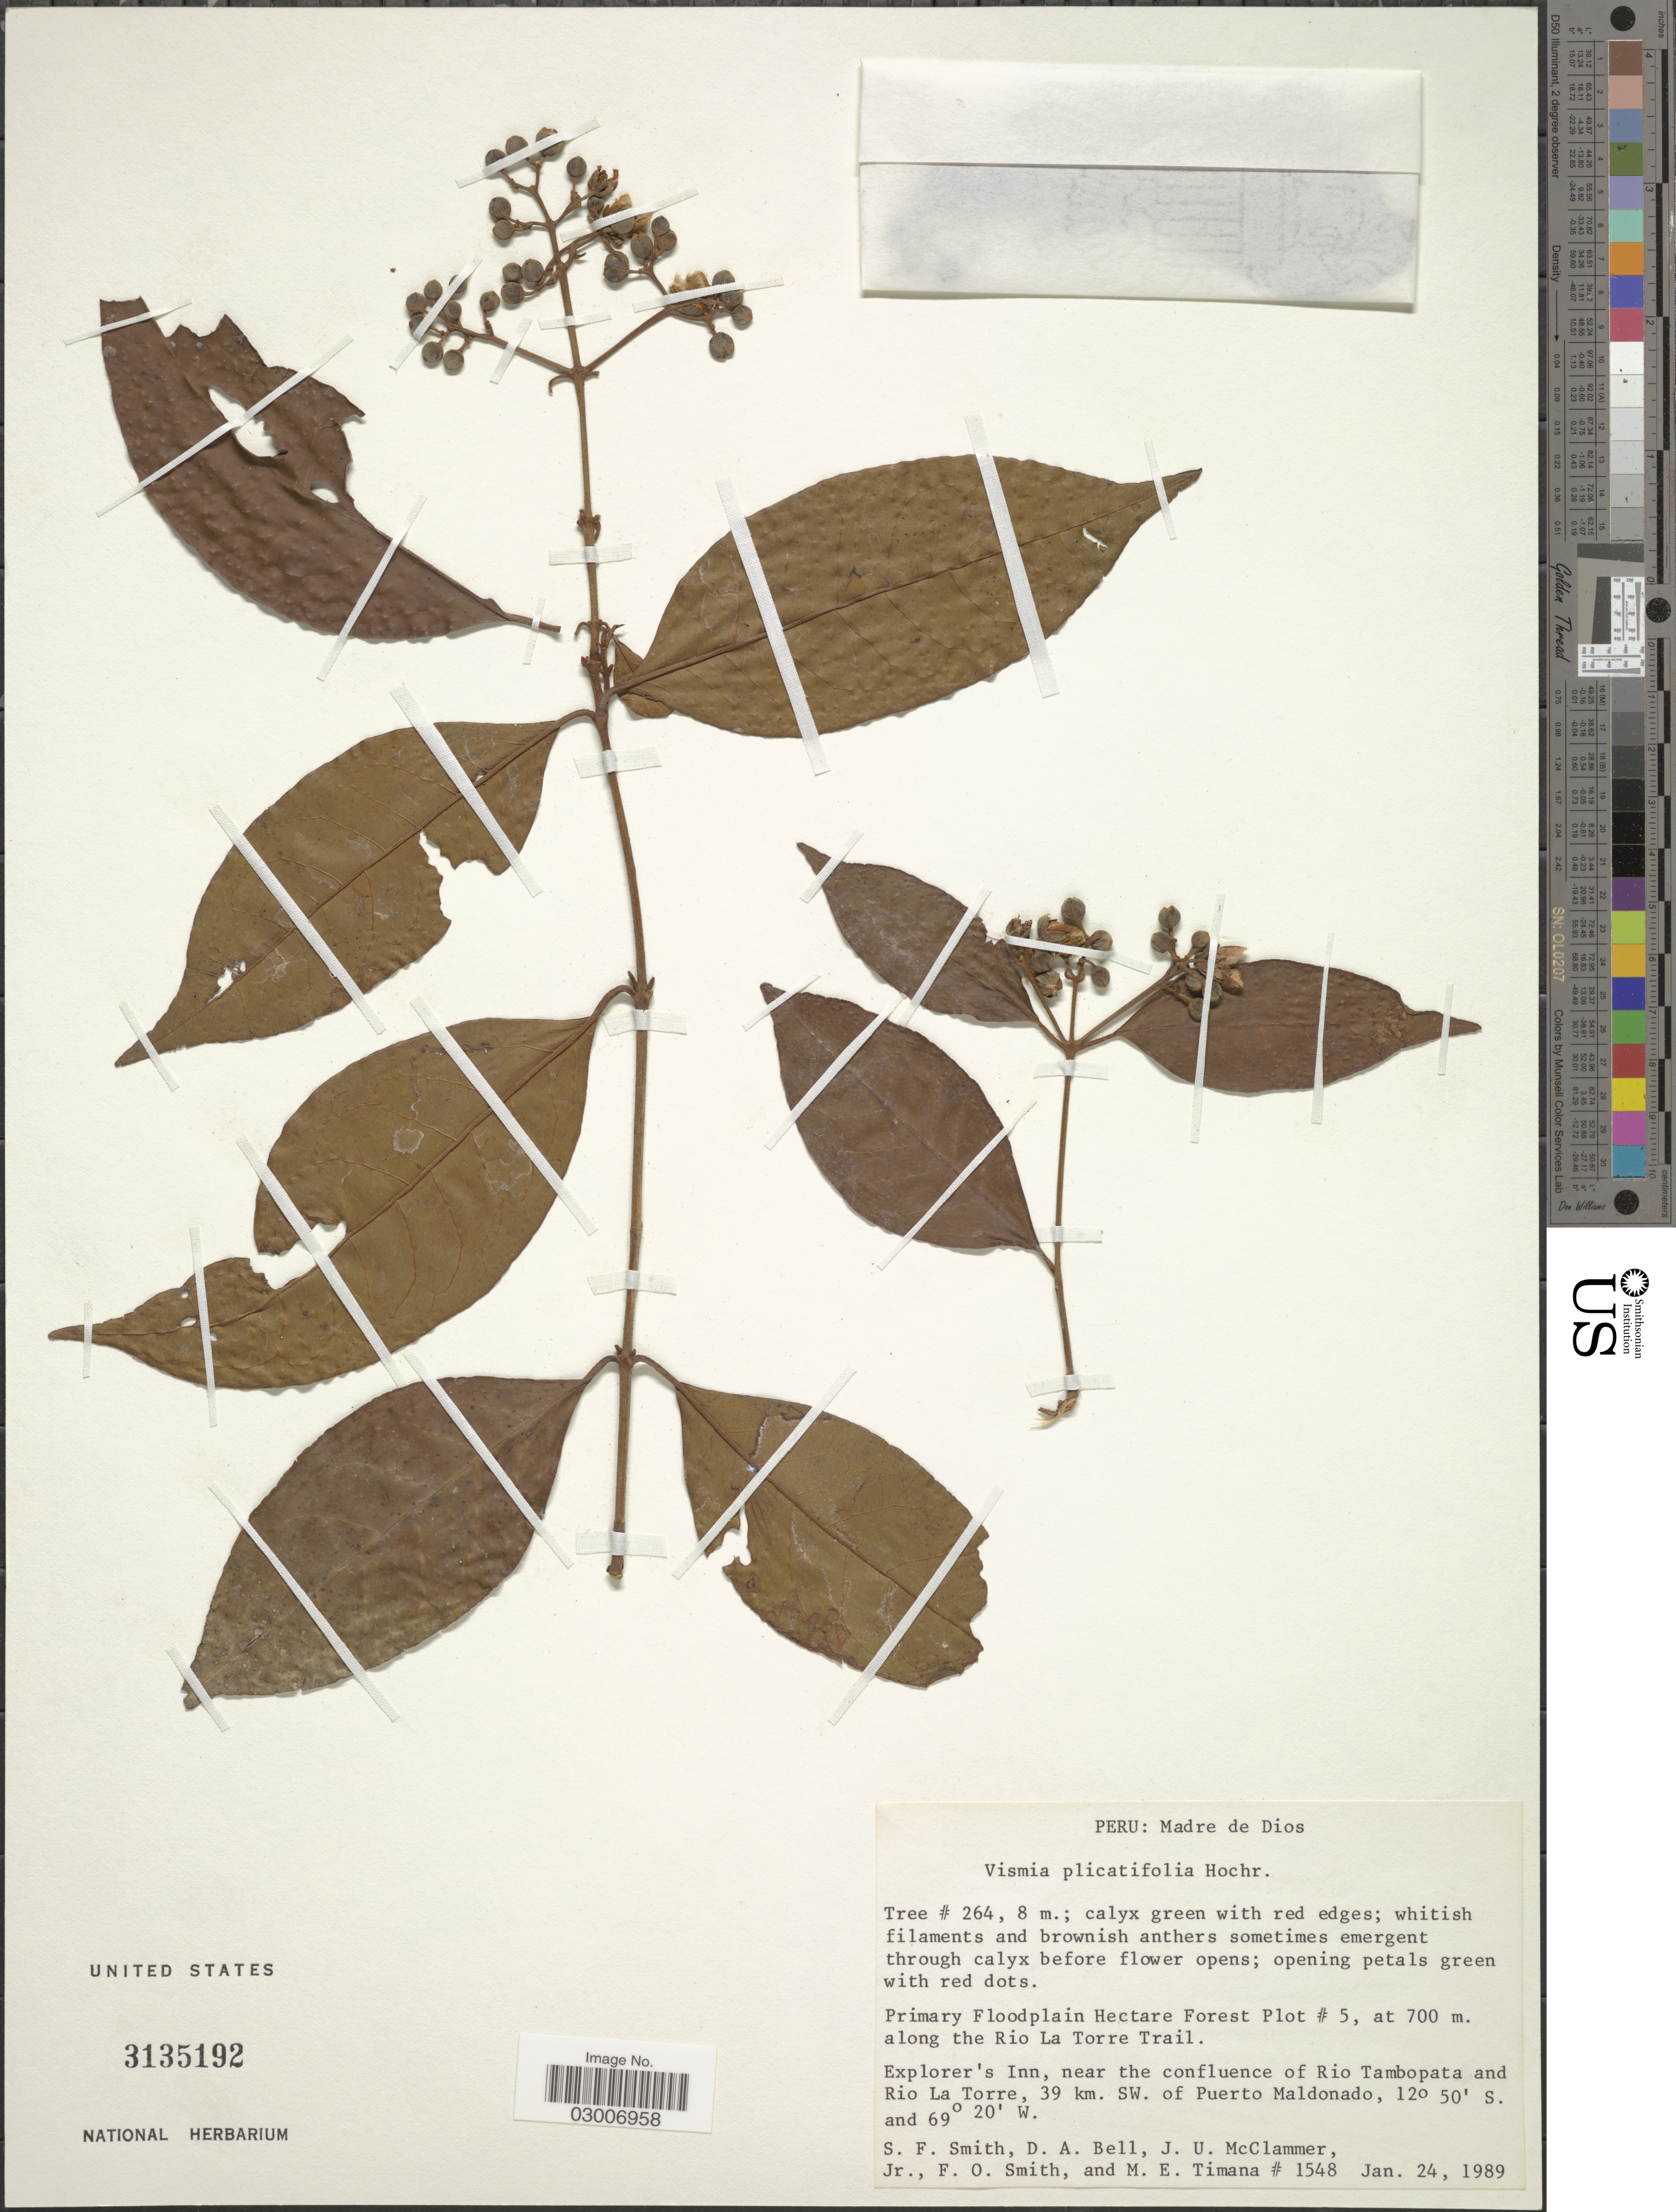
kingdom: Plantae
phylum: Tracheophyta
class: Magnoliopsida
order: Malpighiales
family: Hypericaceae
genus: Vismia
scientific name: Vismia plicatifolia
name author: Hochr.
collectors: S.F. Smith, D. A. Bell, J. McClammer Jr. & F. Smith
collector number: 1548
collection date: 1989-01-24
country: Peru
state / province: Madre de Dios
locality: Primary Floodplain Hectare Forest Plot # 5, along the Rio La Torre Trail. Explorer's Inn, near the confluence of Rio Tambopata and Rio La Torre, 39 km. SW. of Puerto Maldonado.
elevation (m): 700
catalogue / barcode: US 3135192